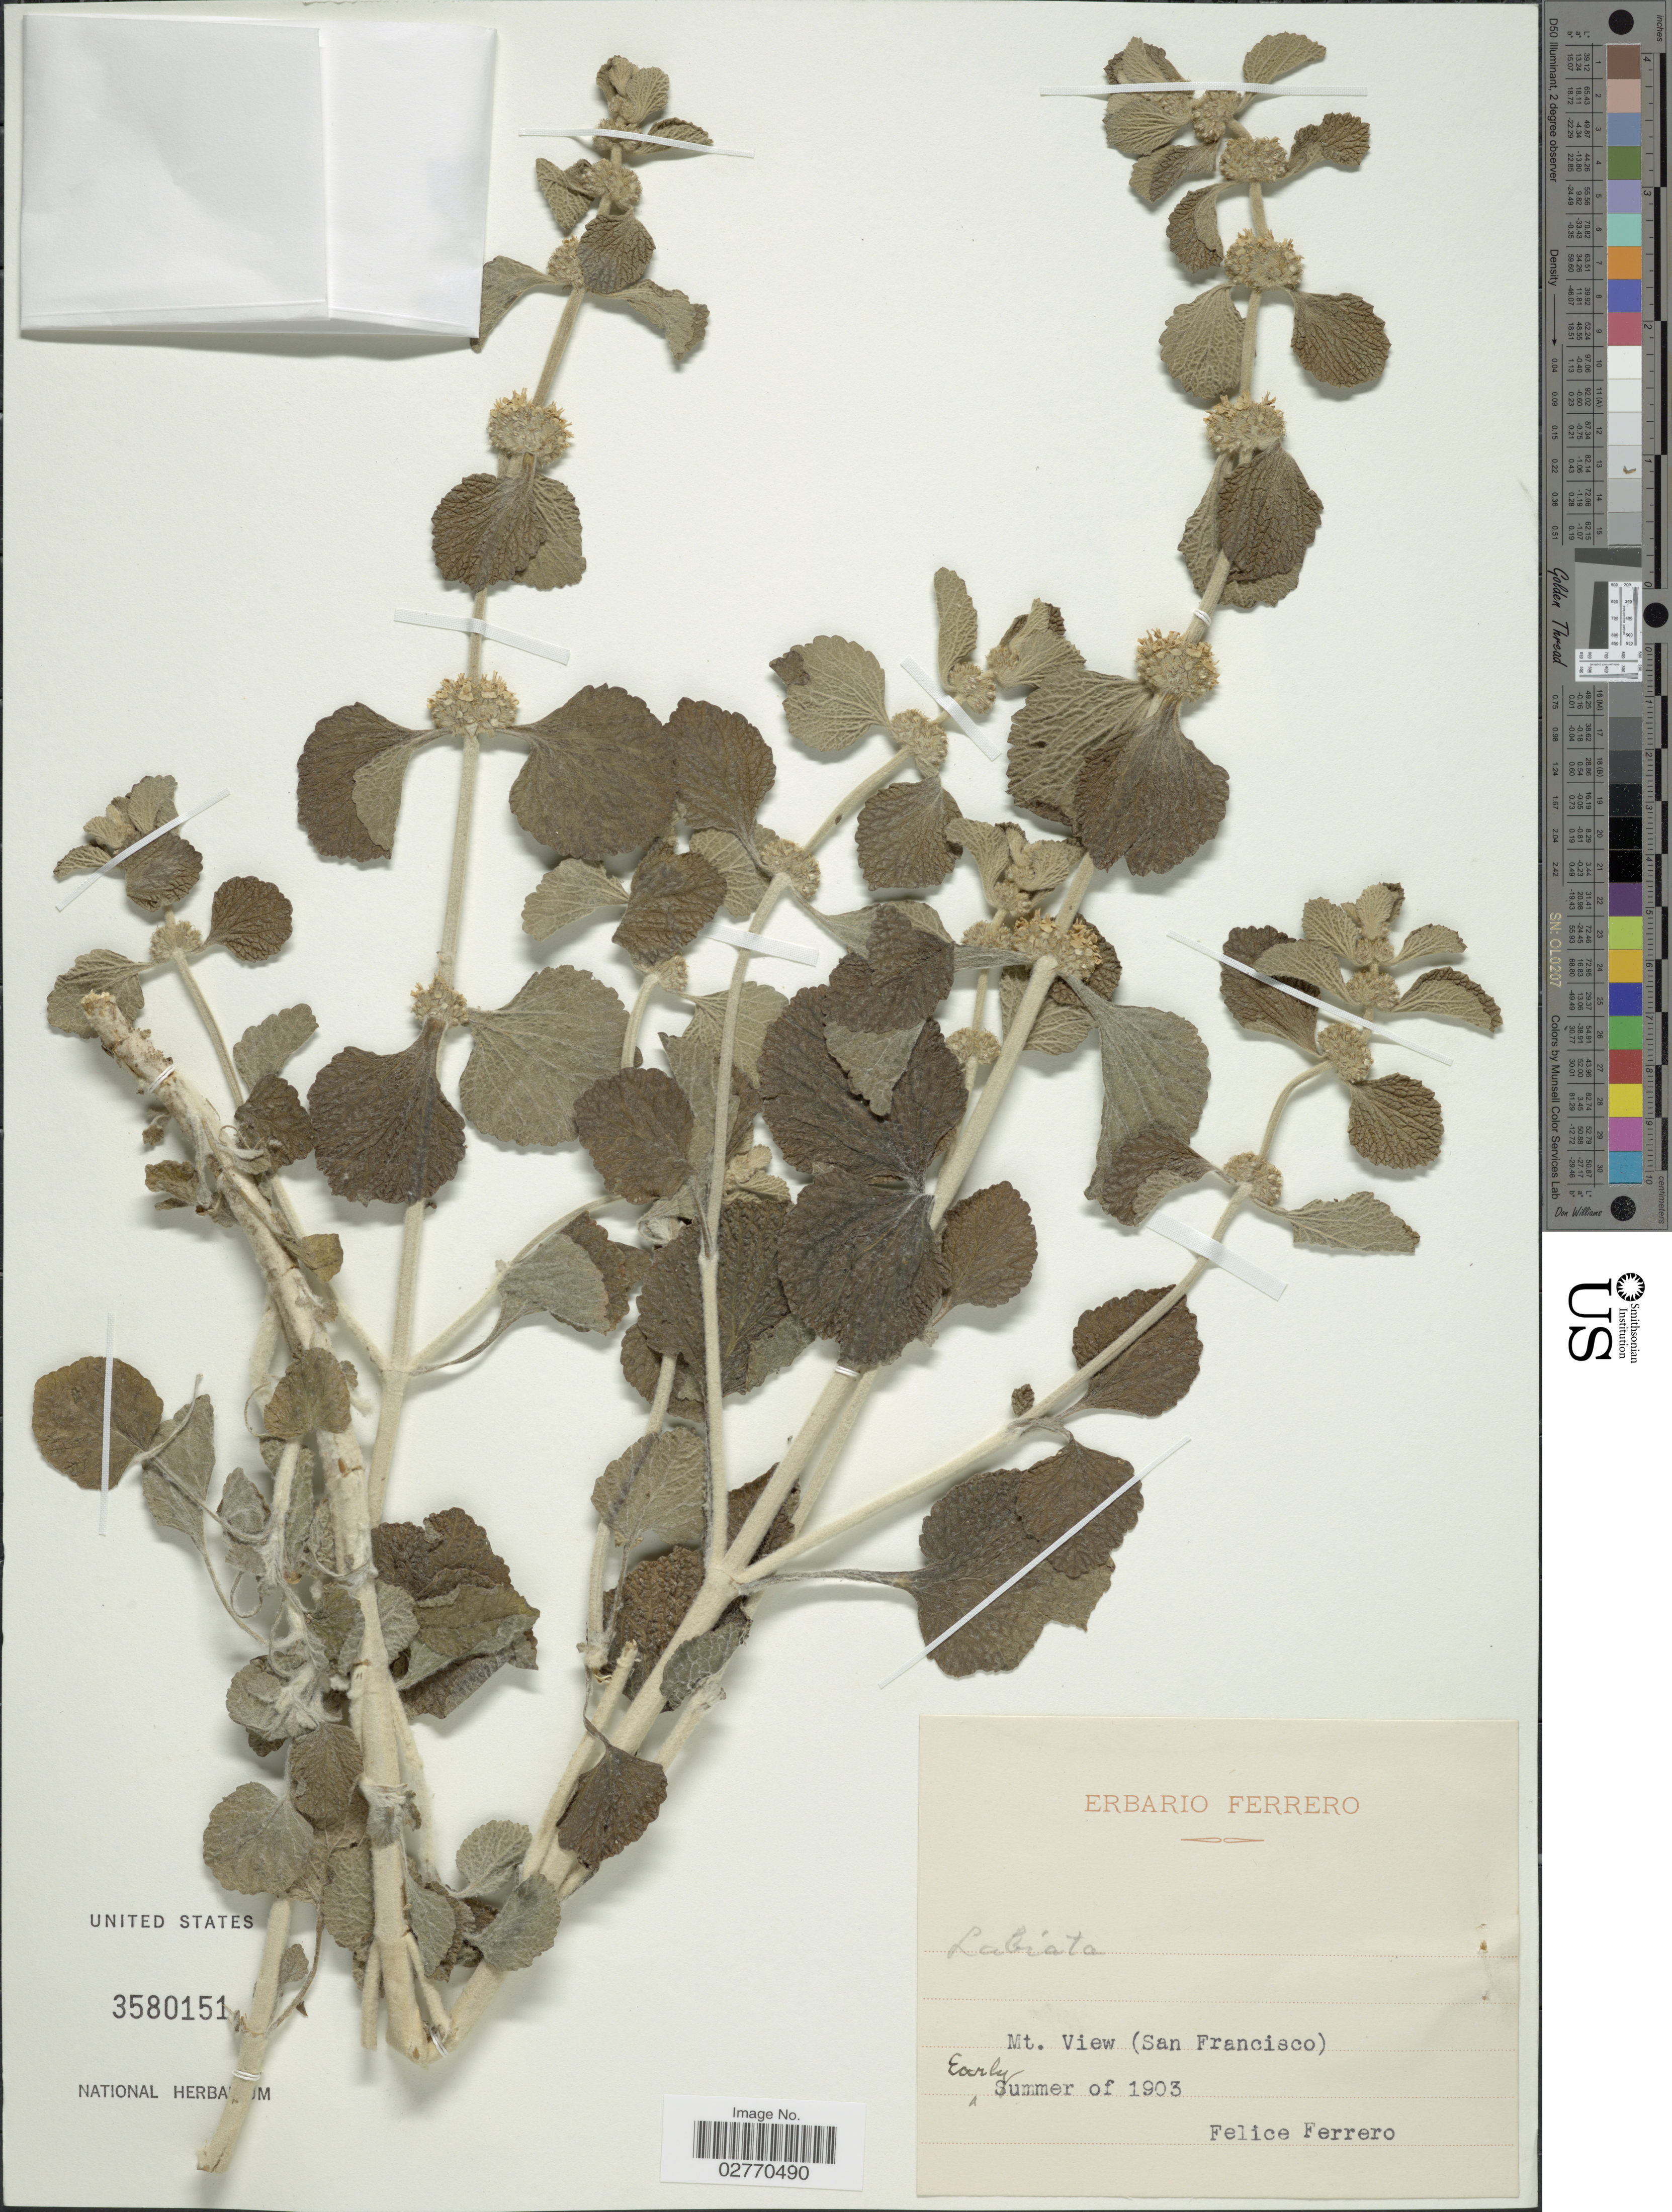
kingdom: Plantae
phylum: Tracheophyta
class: Magnoliopsida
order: Lamiales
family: Lamiaceae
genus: Marrubium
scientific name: Marrubium vulgare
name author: L.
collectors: F. Ferrero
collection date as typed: Early Summer of 1903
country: United States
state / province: California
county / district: San Francisco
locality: Mt. View (San Francisco).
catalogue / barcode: US 3580151